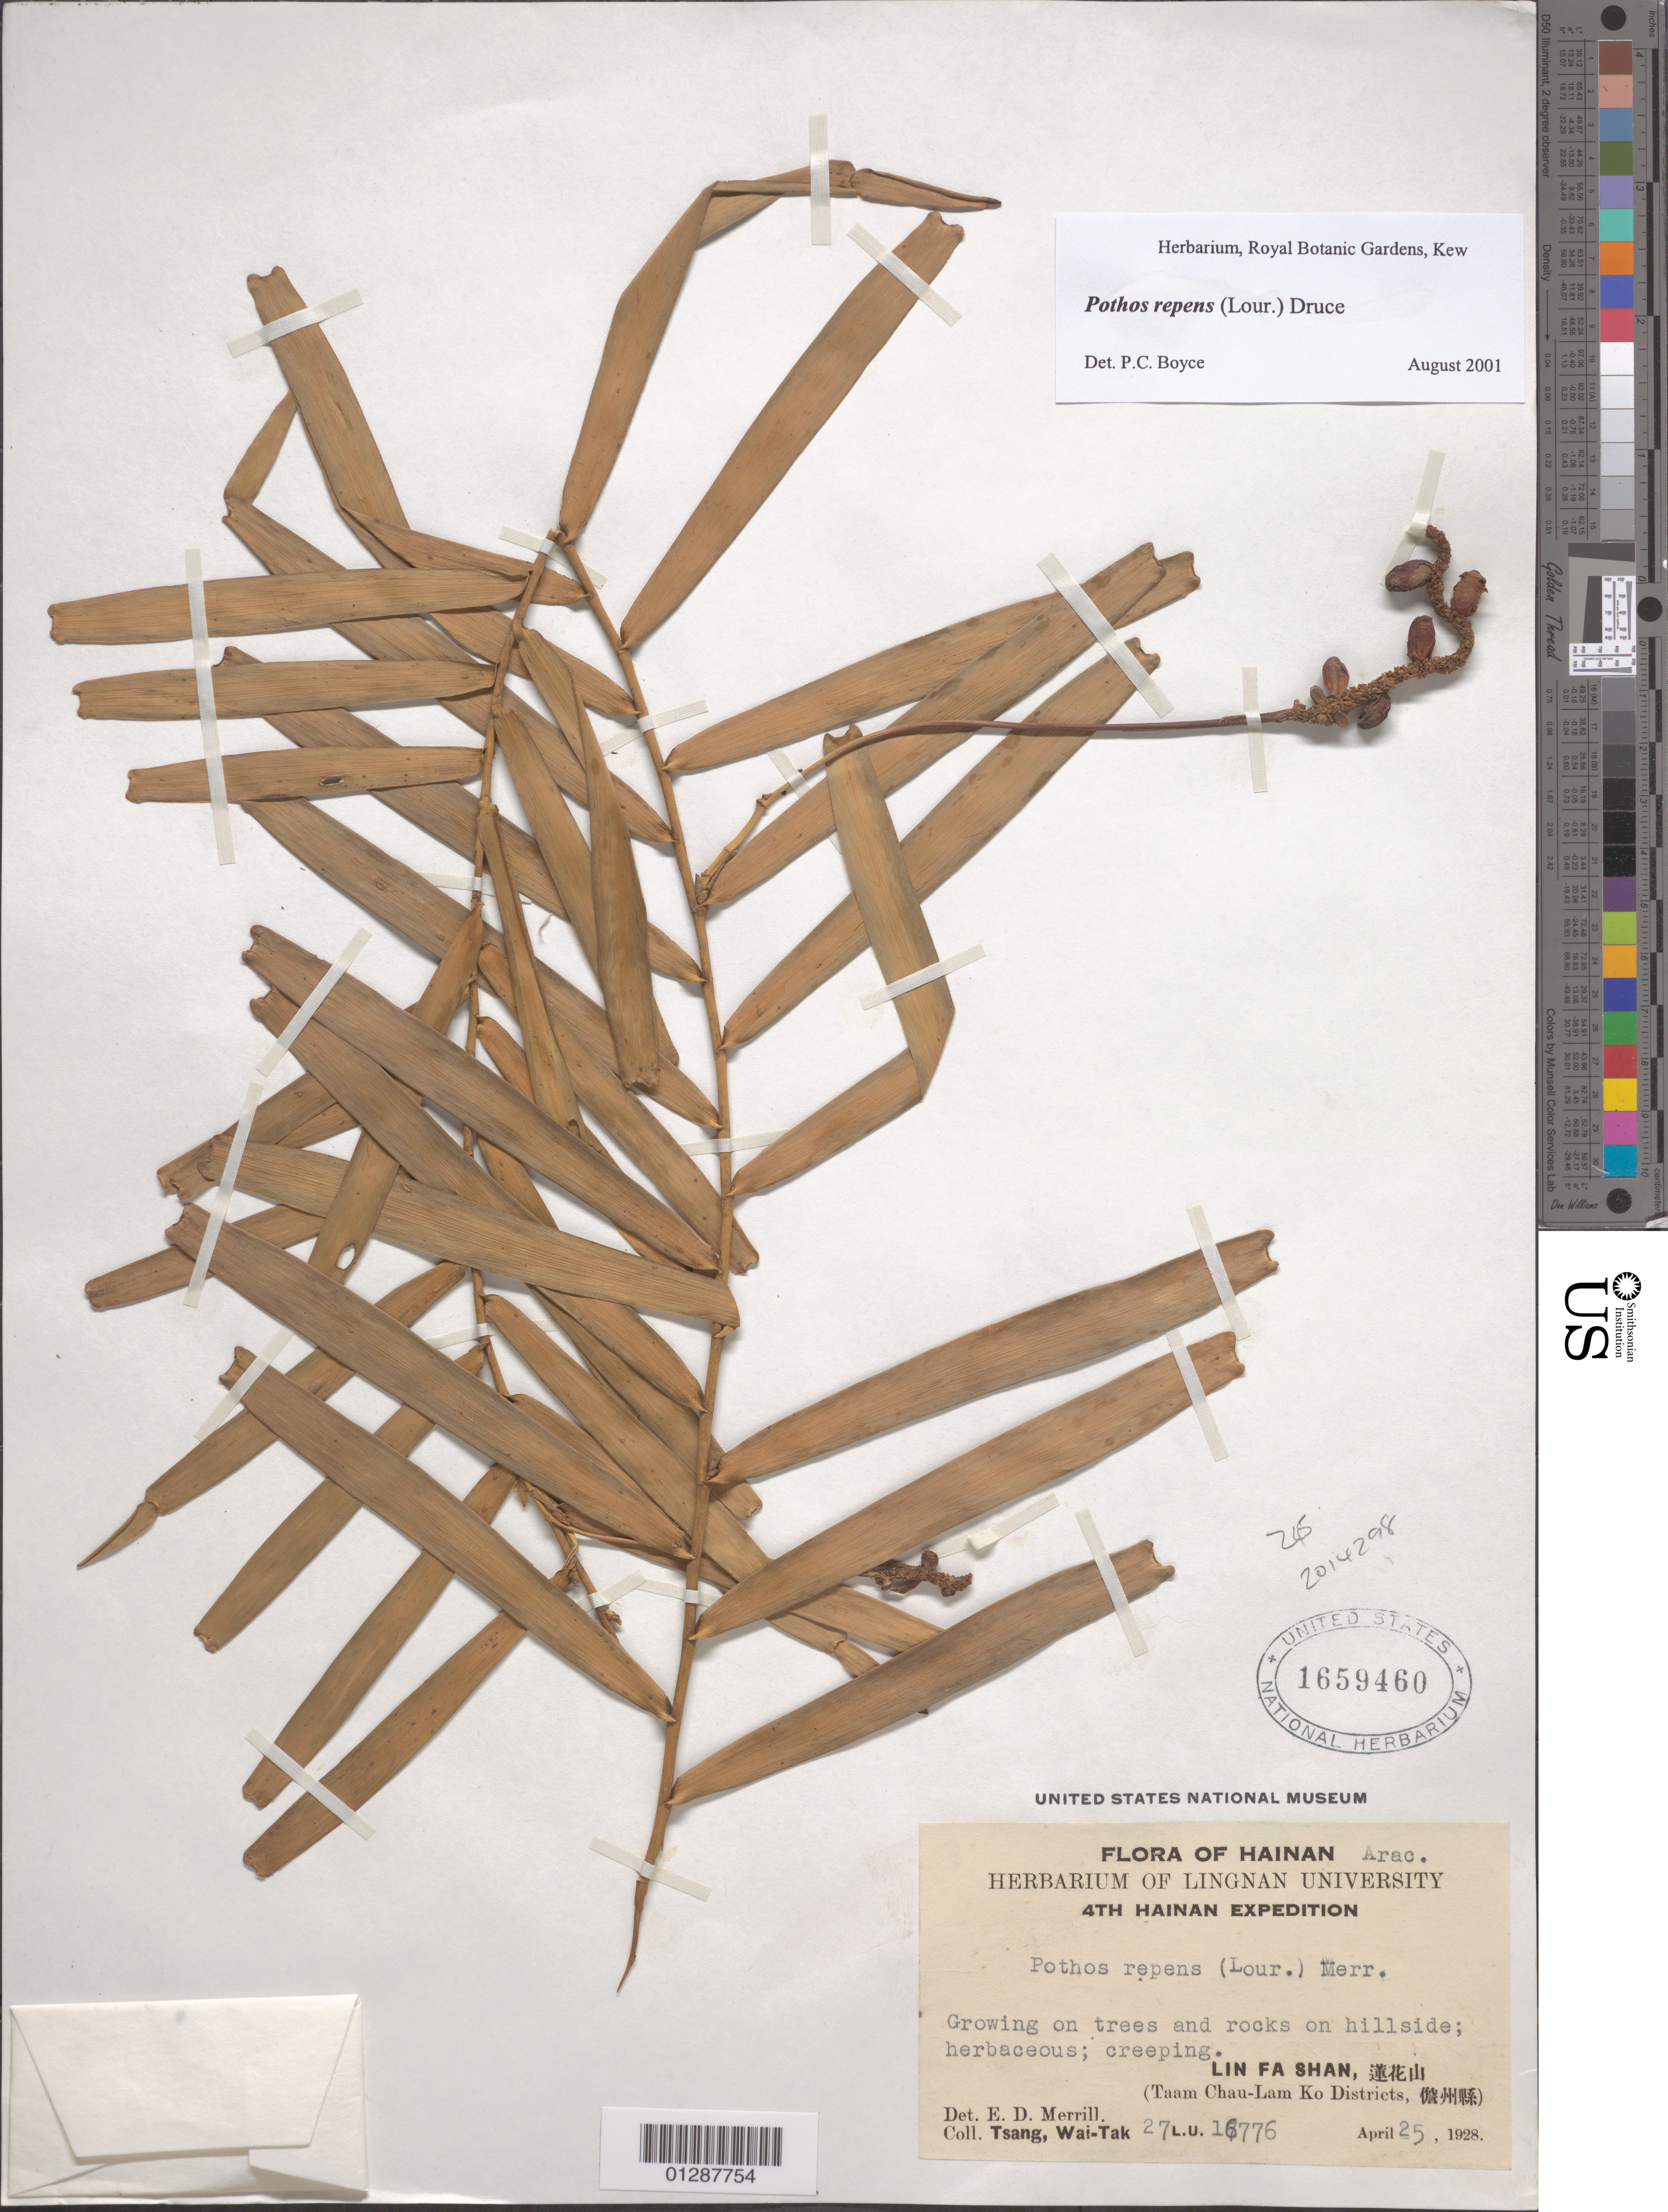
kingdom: Plantae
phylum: Tracheophyta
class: Liliopsida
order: Alismatales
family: Araceae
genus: Pothos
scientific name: Pothos repens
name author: (Lour.) Druce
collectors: W. T. Tsang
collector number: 27L.U.16776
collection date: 1928-04-25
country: China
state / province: Hainan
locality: Danzhou City; Lotus Mt.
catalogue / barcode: US 1659460